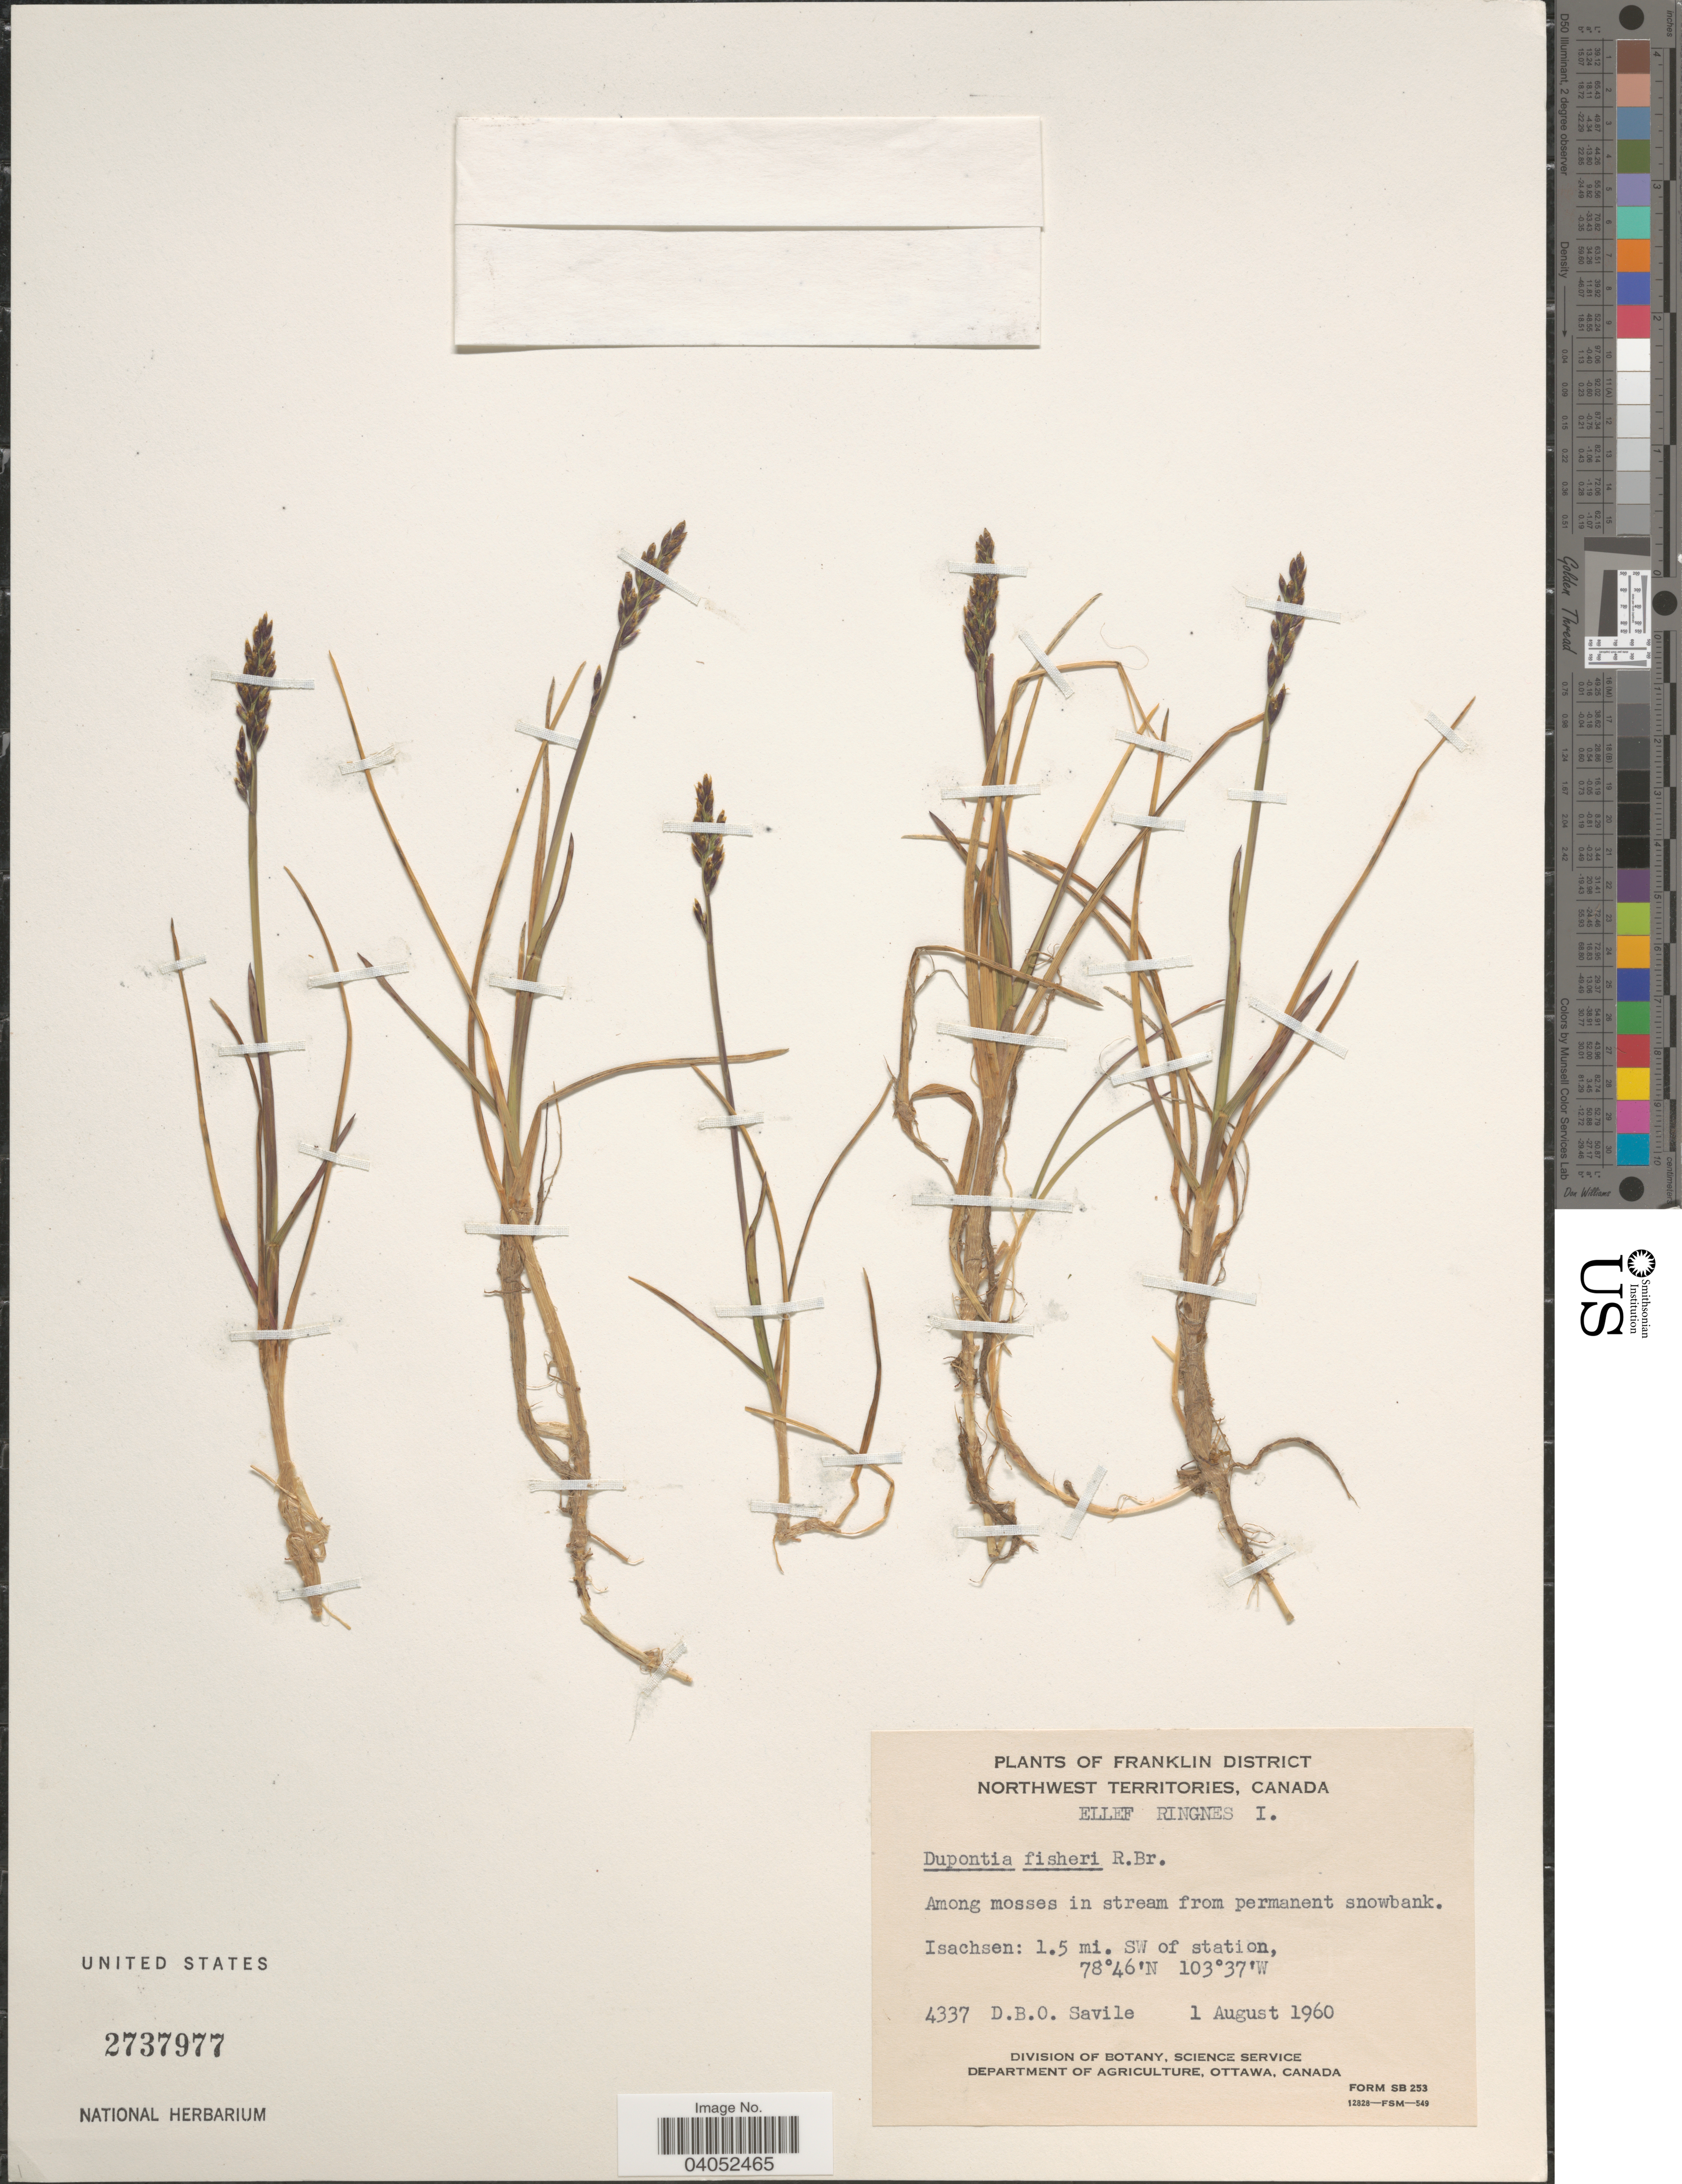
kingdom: Plantae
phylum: Tracheophyta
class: Liliopsida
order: Poales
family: Poaceae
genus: Dupontia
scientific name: Dupontia micrantha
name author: Holm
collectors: D. Savile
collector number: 4337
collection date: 1960-08-01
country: Canada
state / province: Northwest Territories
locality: Franklin District. Among mosses in stream from permanent snowbank. Isachsen: 1.5 mi. SW of station.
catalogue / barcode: US 2737977